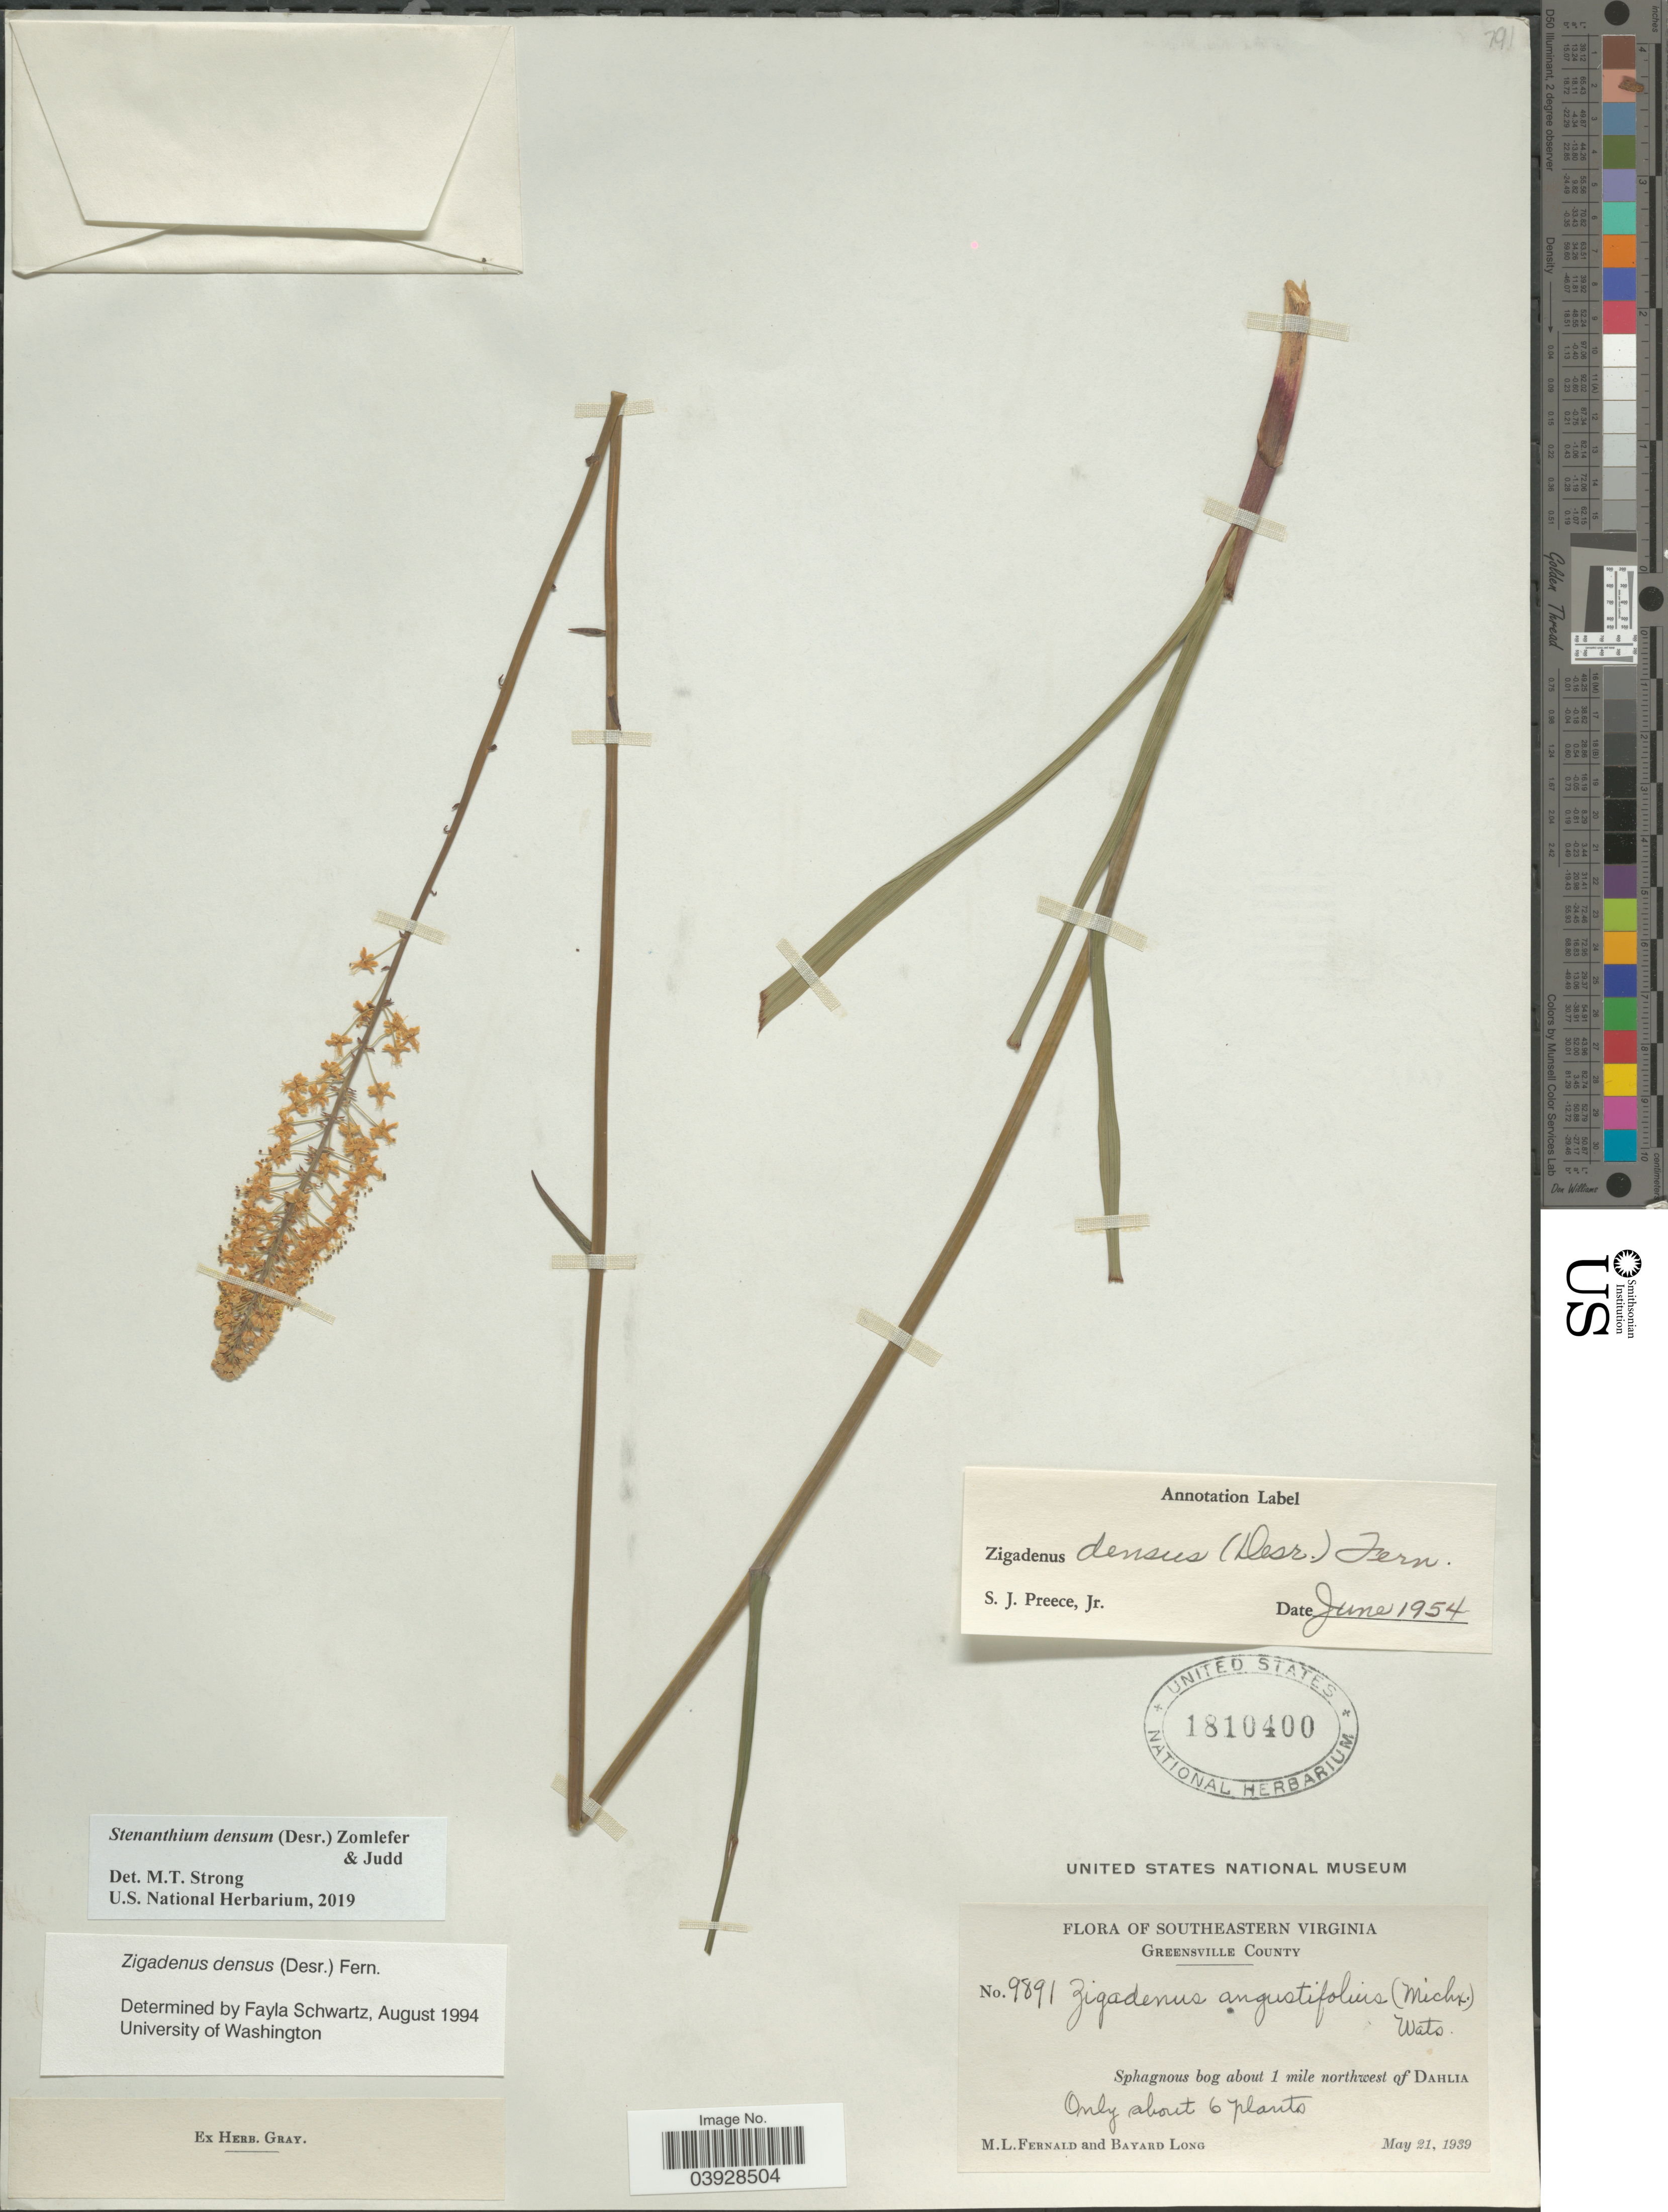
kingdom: Plantae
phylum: Tracheophyta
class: Liliopsida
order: Liliales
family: Melanthiaceae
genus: Stenanthium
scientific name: Stenanthium densum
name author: (Desr.) Zomlefer & Judd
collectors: M. L. Fernald & B. Long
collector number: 9891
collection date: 1939-05-21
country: United States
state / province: Virginia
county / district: Greensville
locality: Southeastern Virginia. Greensville County. Sphagnous bog about 1 mile northwest of Dahlia.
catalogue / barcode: US 1810400